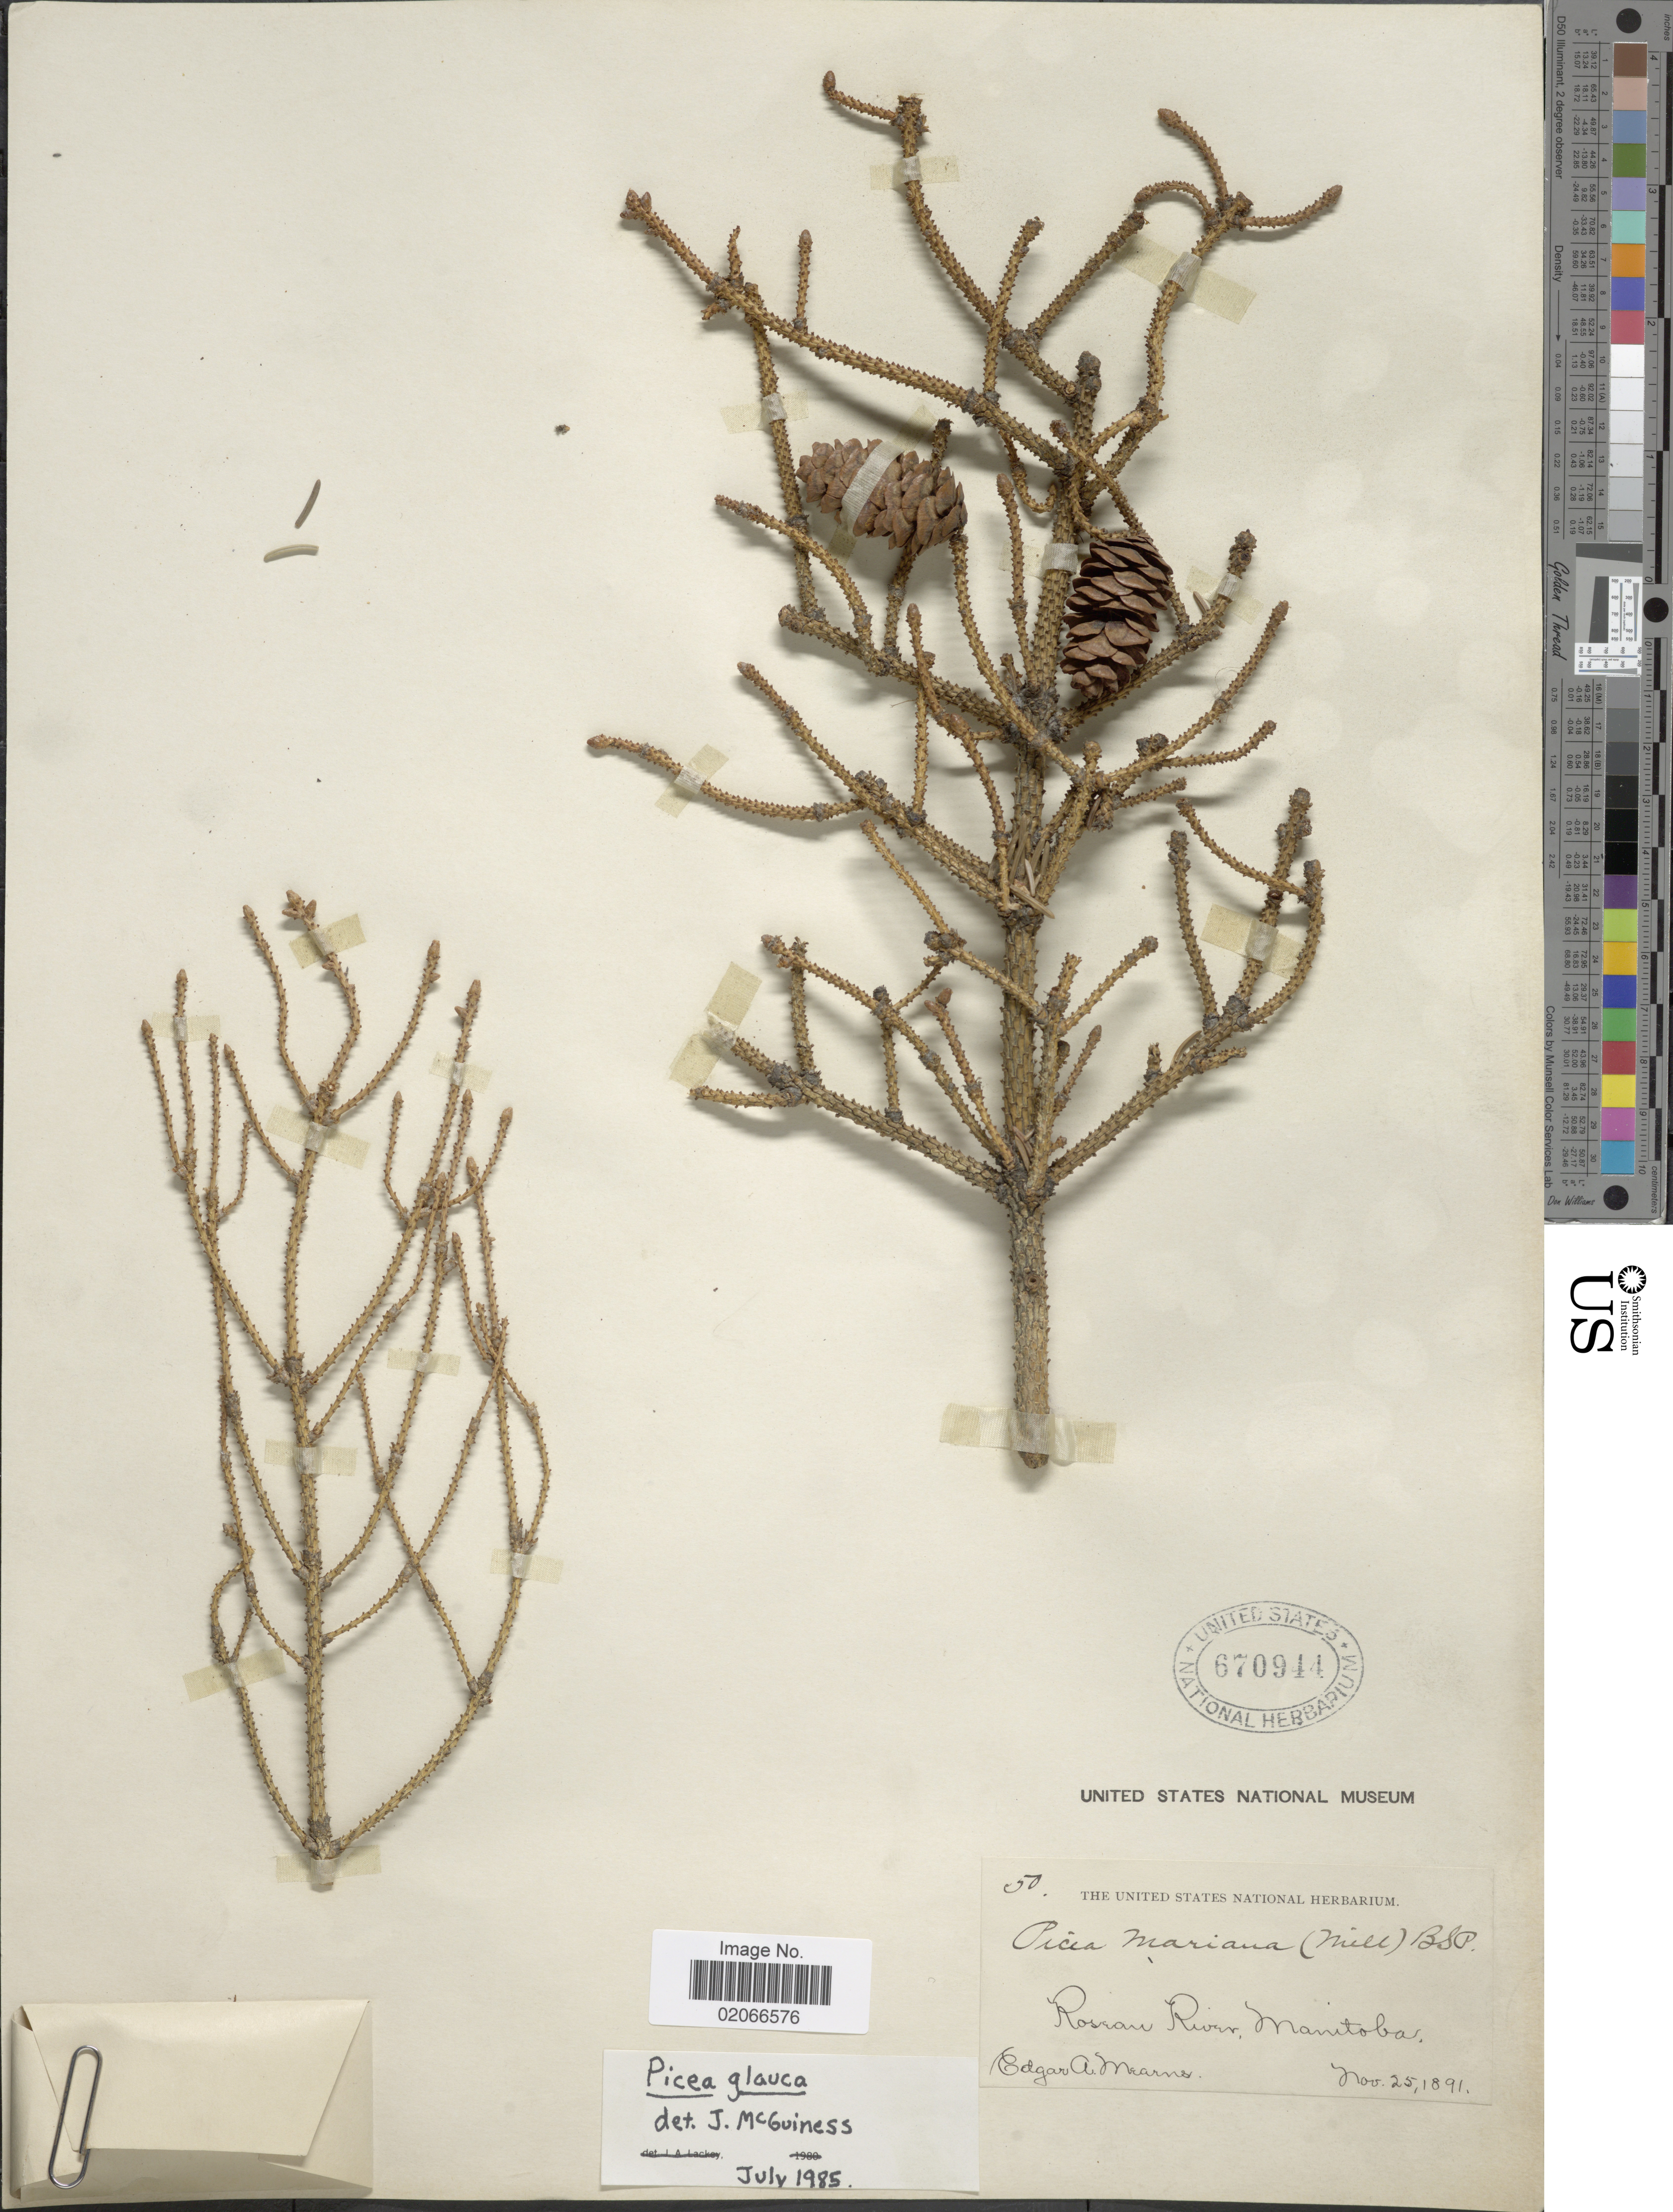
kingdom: Plantae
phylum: Tracheophyta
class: Pinopsida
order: Pinales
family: Pinaceae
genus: Picea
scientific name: Picea glauca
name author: (Moench) Voss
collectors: E. A. Mearns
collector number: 50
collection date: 1891-11-25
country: Canada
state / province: Manitoba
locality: Roseau River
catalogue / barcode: US 670944